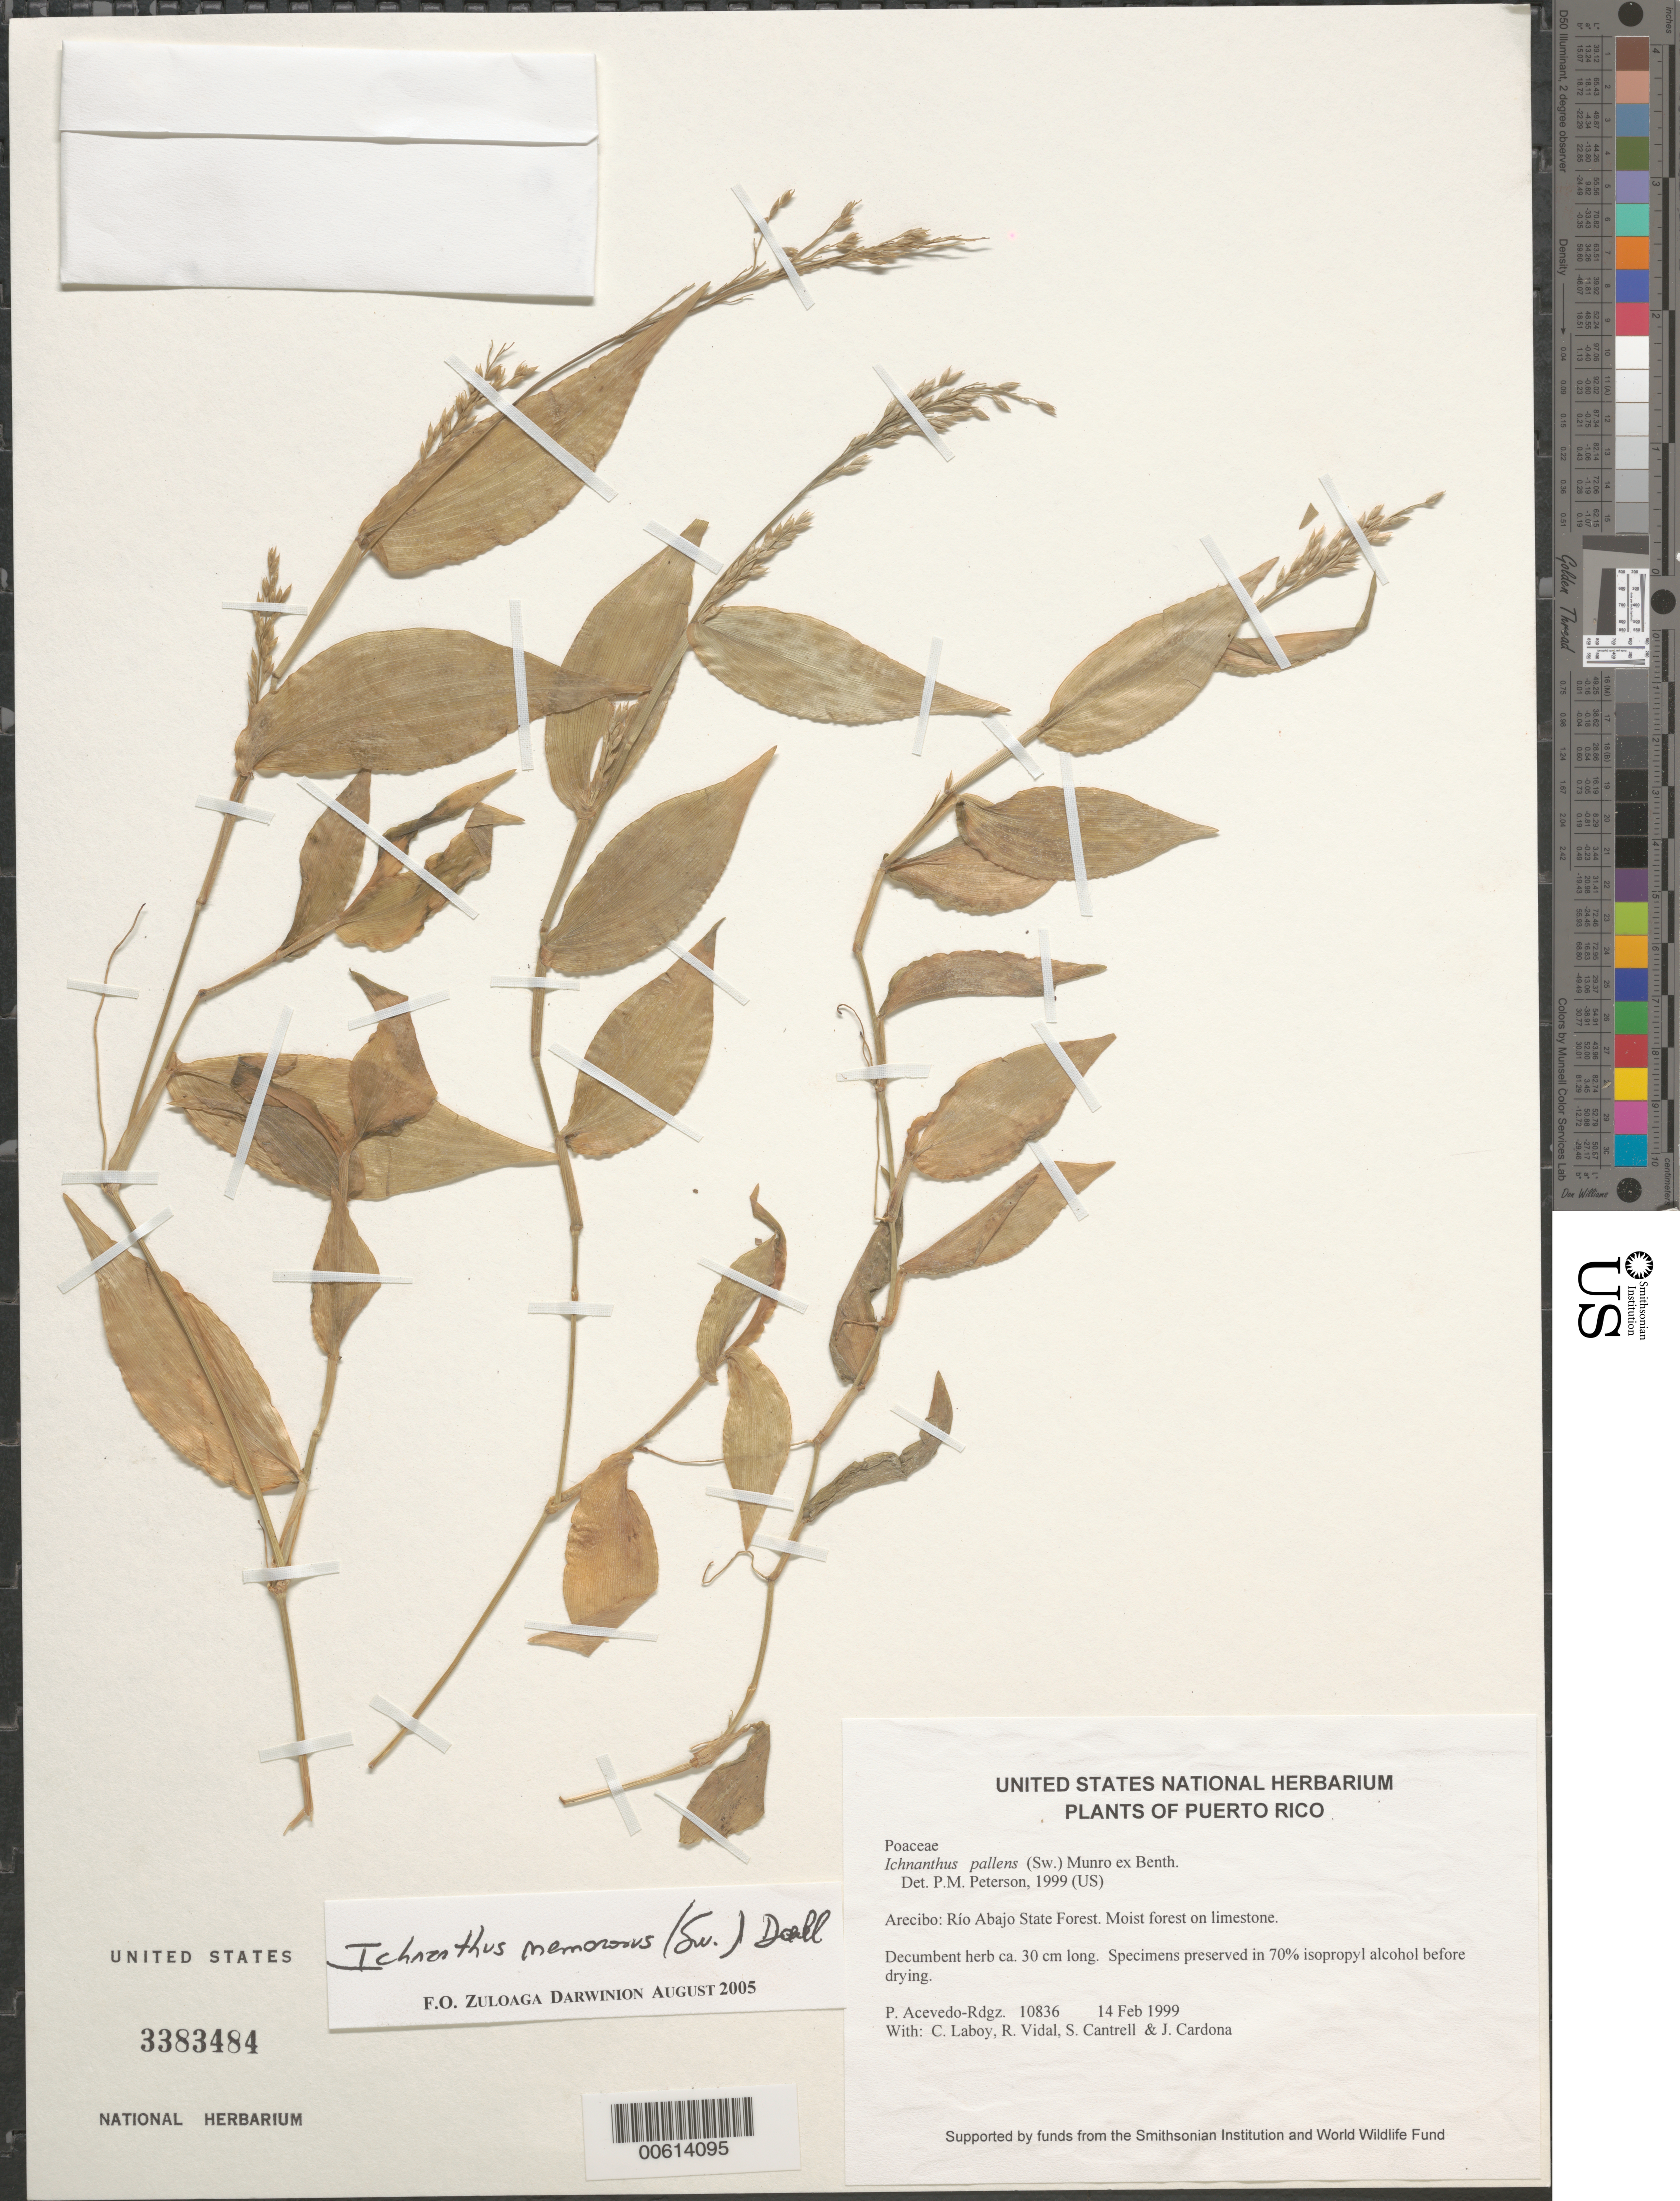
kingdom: Plantae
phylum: Tracheophyta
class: Liliopsida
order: Poales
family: Poaceae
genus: Ichnanthus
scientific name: Ichnanthus pallens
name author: (Sw.) Munro ex Benth.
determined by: Peterson, Paul M., (BOT), Smithsonian Institution - National Museum of Natural History (UNITED STATES)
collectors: P. Acevedo-Rodr., C. Laboy, R. Vidal, S. Cantrell & J. Cardona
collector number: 10836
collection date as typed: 14 Feb 1999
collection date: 1999-02-14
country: Puerto Rico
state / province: Arecibo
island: Puerto Rico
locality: Arecibo; Río Abajo State Forest.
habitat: Moist forest on limestone.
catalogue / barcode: US 3383484